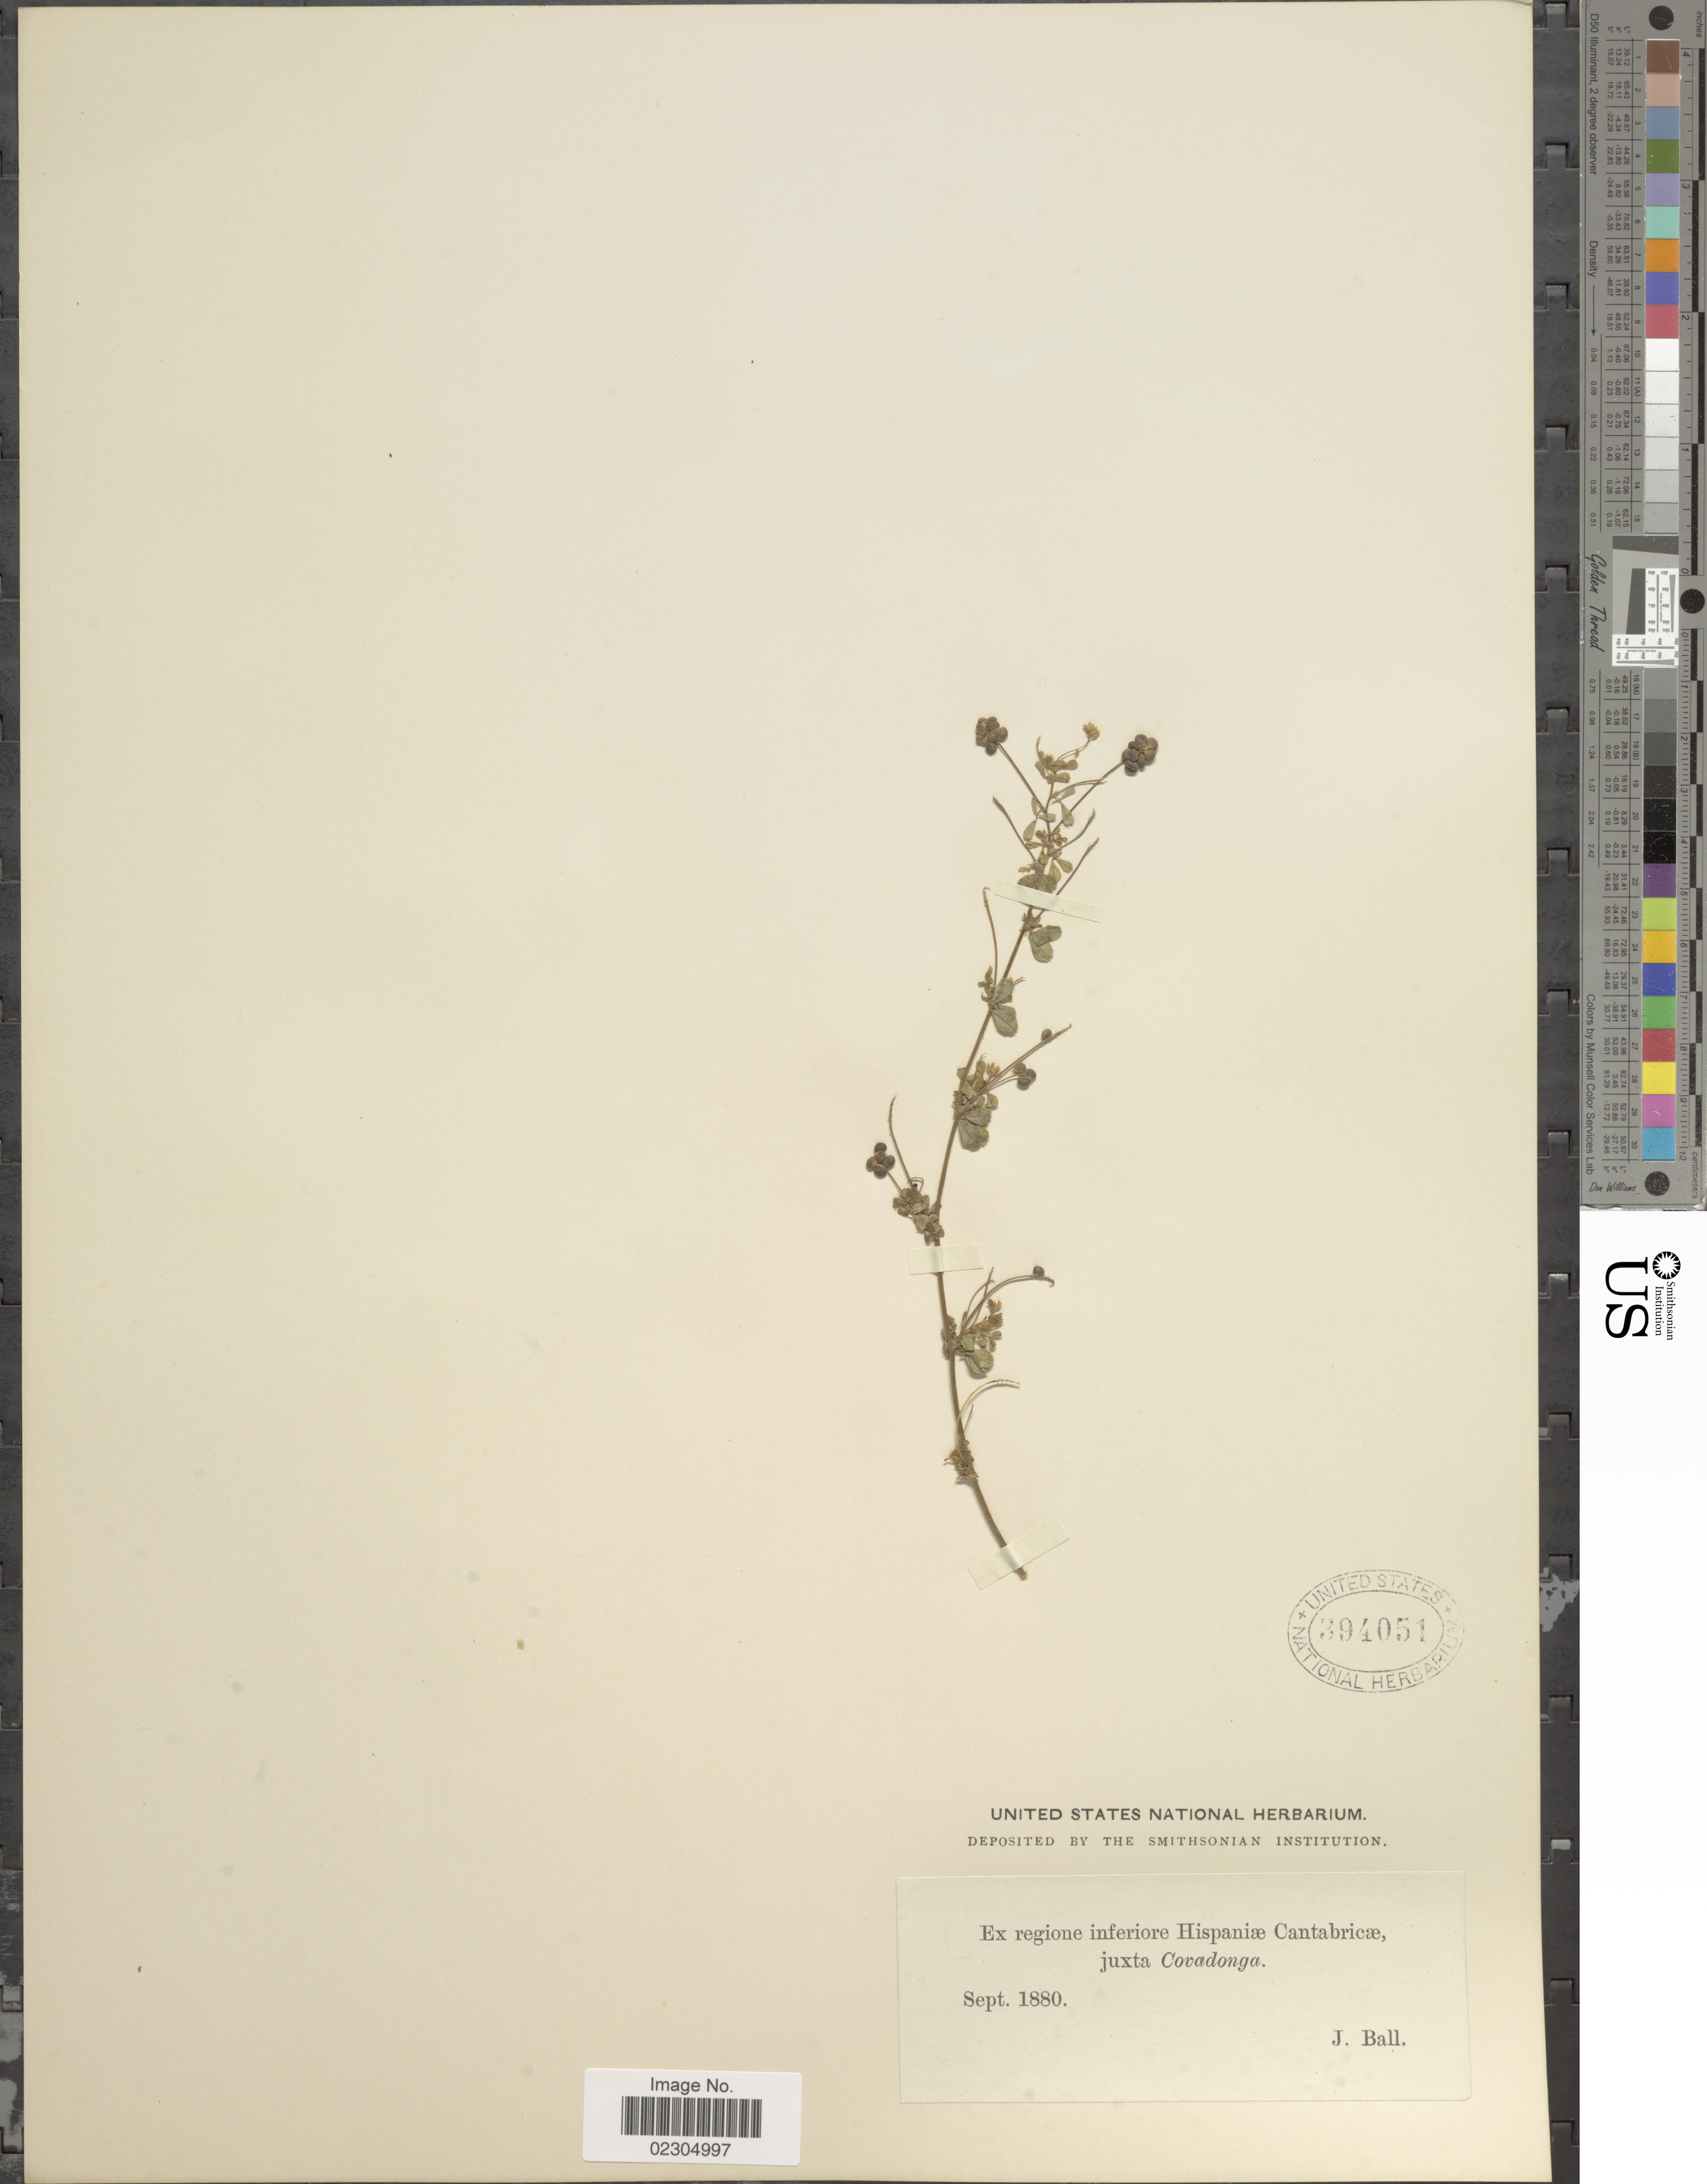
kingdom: Plantae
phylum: Tracheophyta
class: Magnoliopsida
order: Fabales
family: Fabaceae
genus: Trifolium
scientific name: Trifolium sp.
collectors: J. Ball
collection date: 1880-09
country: Spain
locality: Ex regione inferiore Hispaniae Cantabricae, juxta Covadonga.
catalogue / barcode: US 394051